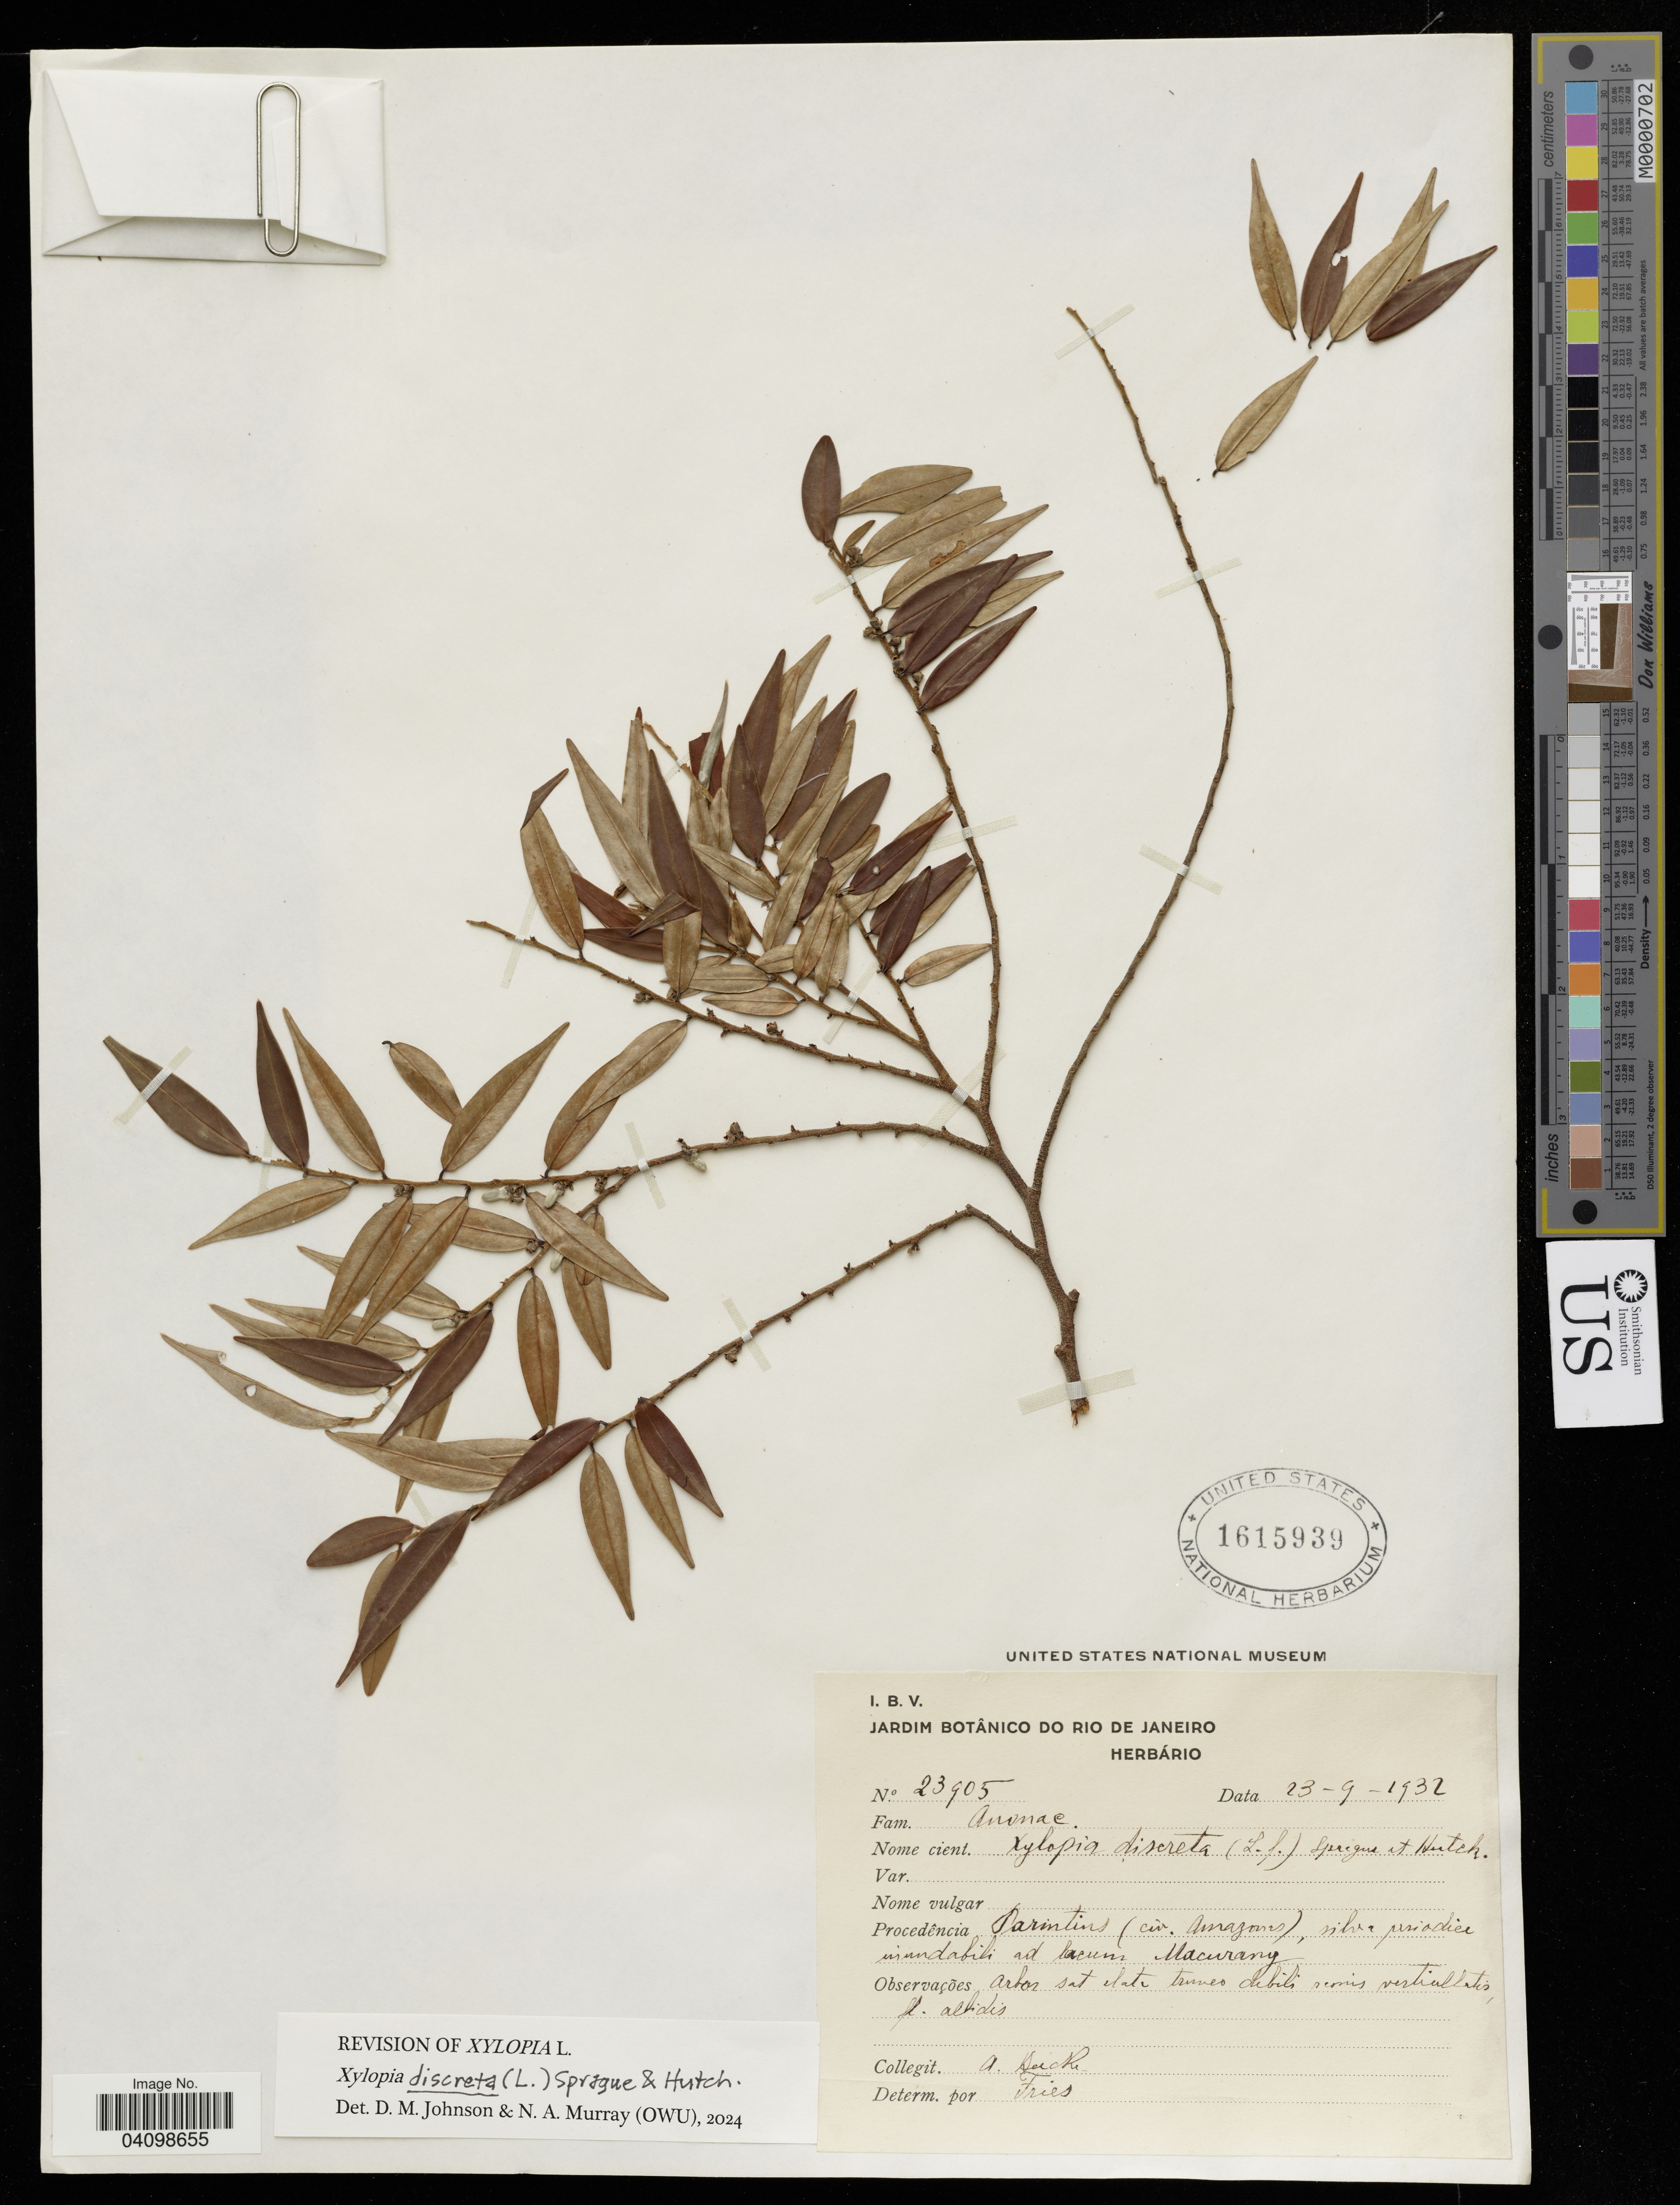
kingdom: Plantae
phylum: Tracheophyta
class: Magnoliopsida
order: Magnoliales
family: Annonaceae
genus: Xylopia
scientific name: Xylopia discreta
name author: (L. f.) Sprague & Hutch.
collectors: Duche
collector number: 23905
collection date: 1932-09-23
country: Brazil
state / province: Amazonas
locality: Parintins, sobre parides inundabili ad lacum Macurany.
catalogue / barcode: US 1615939